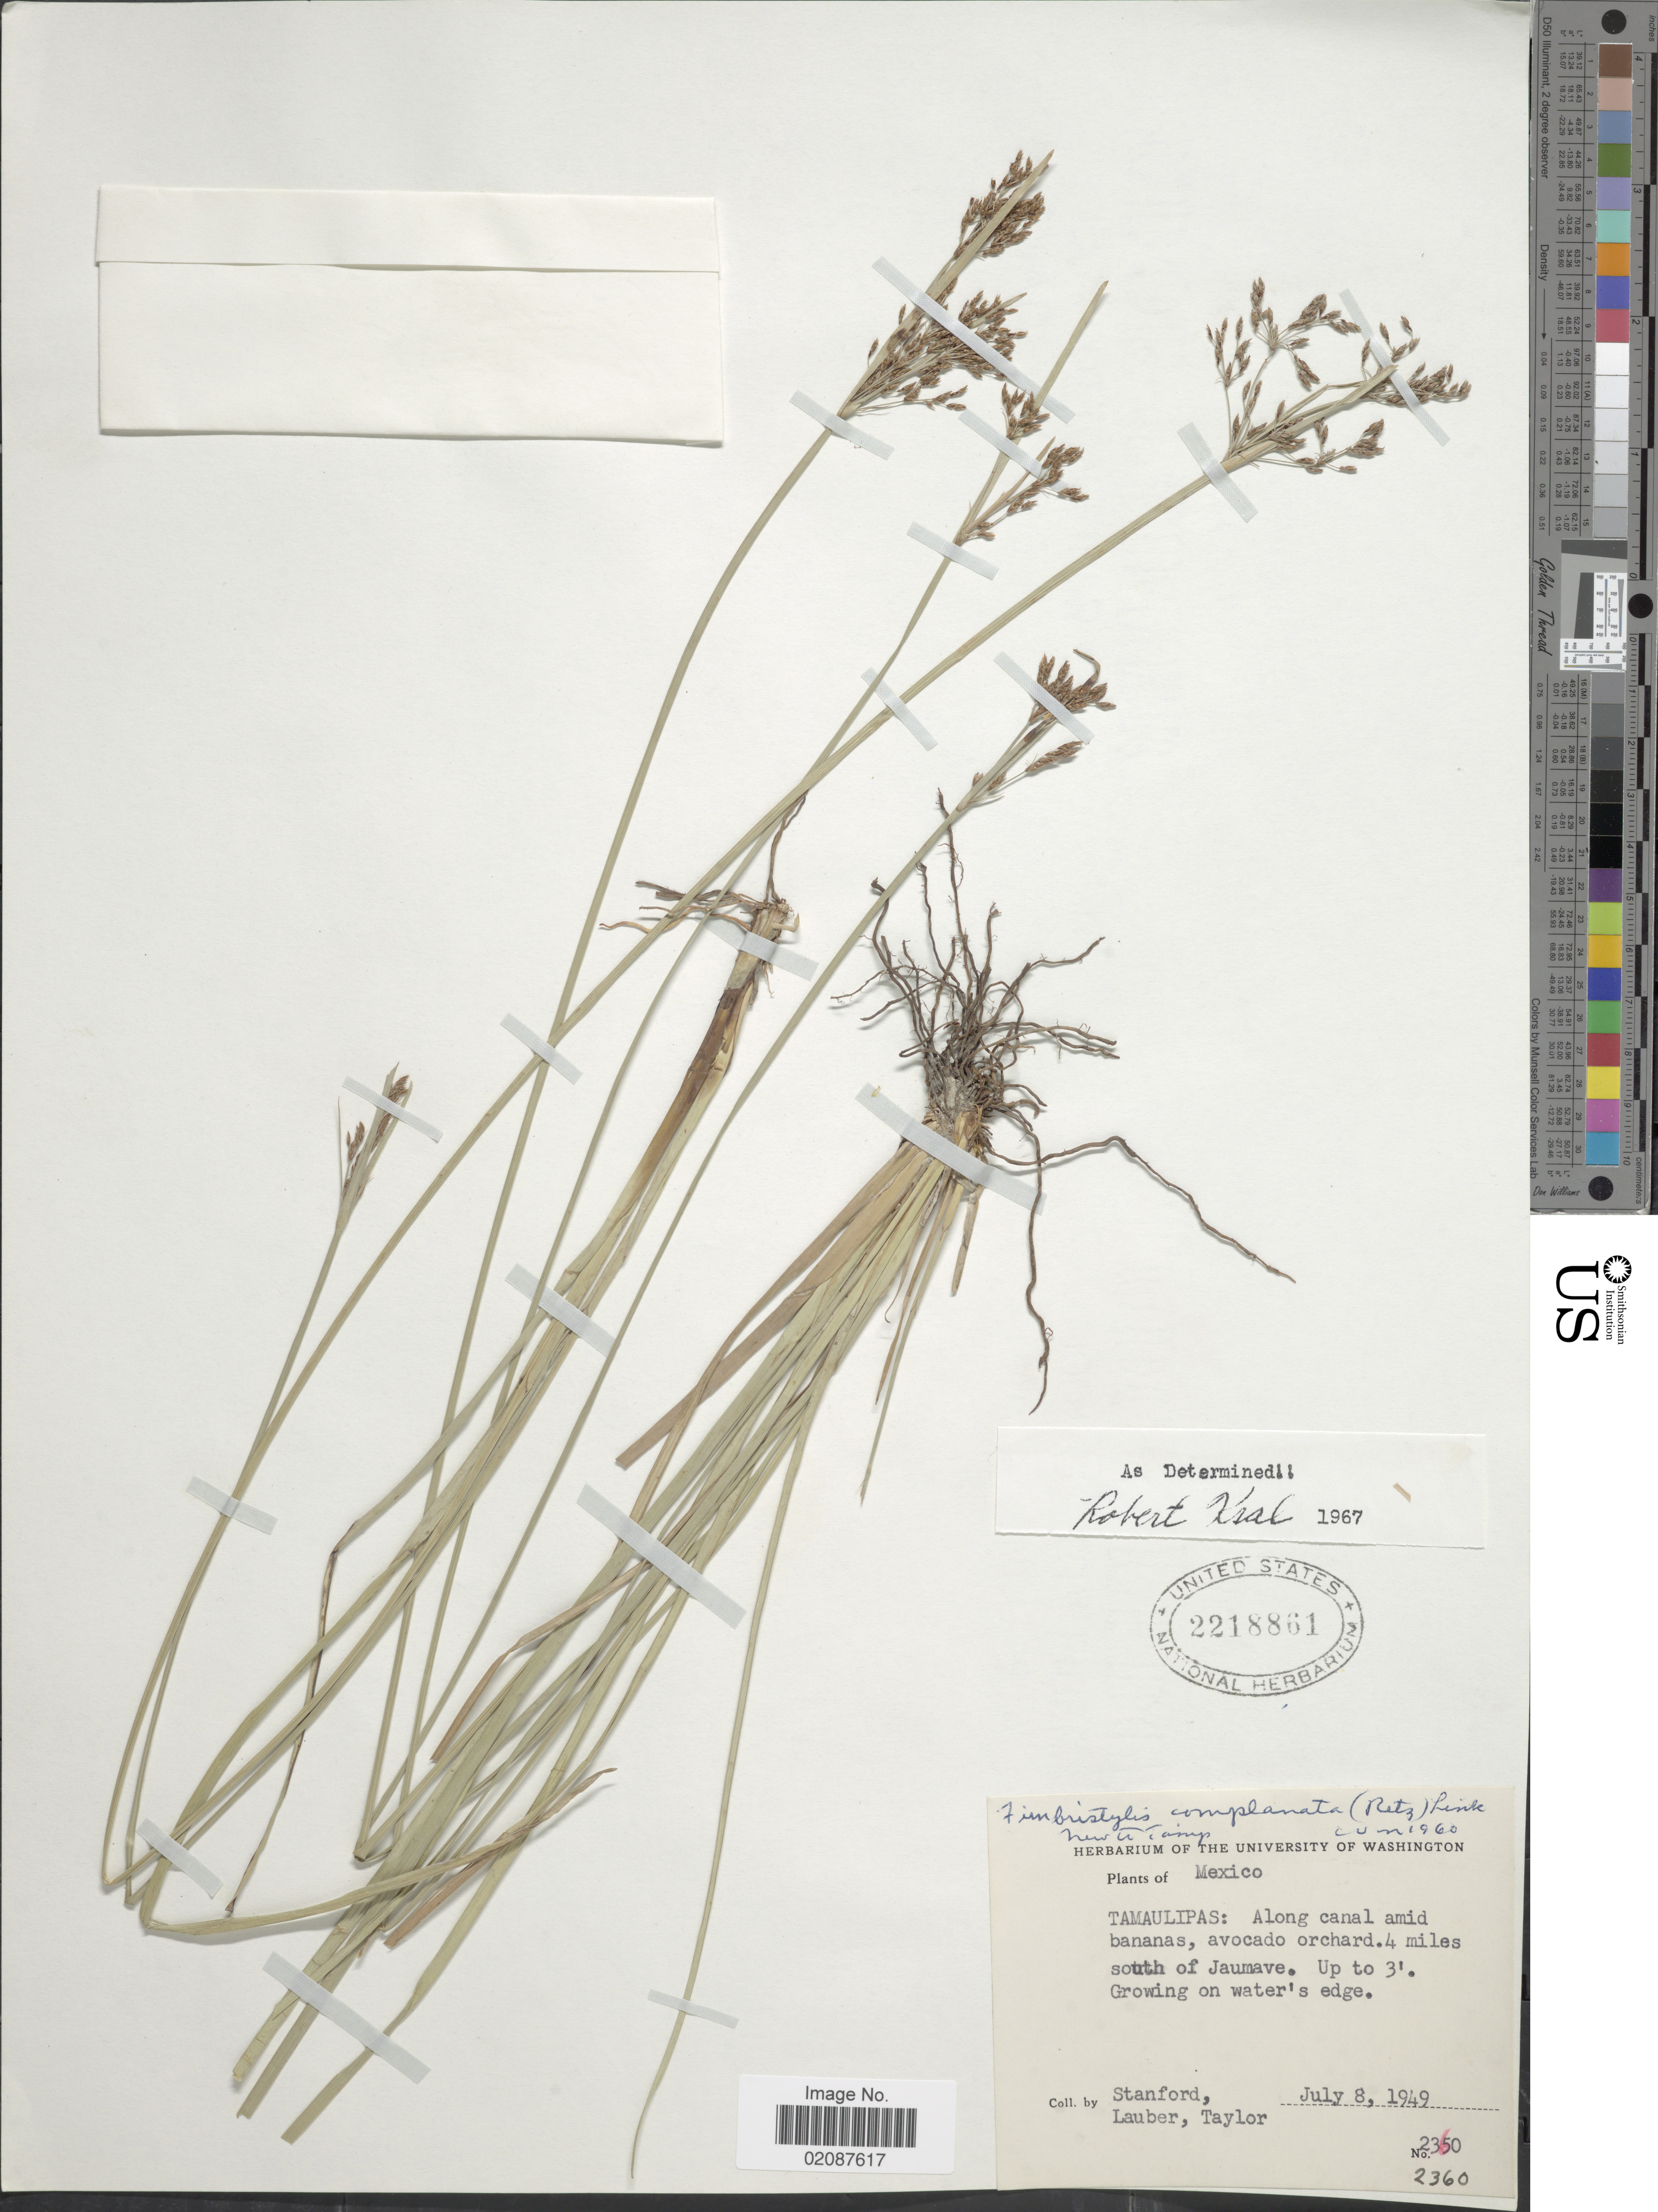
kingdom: Plantae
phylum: Tracheophyta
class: Liliopsida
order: Poales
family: Cyperaceae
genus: Fimbristylis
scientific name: Fimbristylis complanata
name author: (Retz.) Link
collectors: -. Stanford, Lauber, -- & -- Taylor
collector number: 2360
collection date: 1949-07-08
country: Mexico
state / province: Tamaulipas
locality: Along canal amid bananas, avocado orchard, 4 miles south of Jaumave, on water's edge.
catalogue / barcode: US 2218861